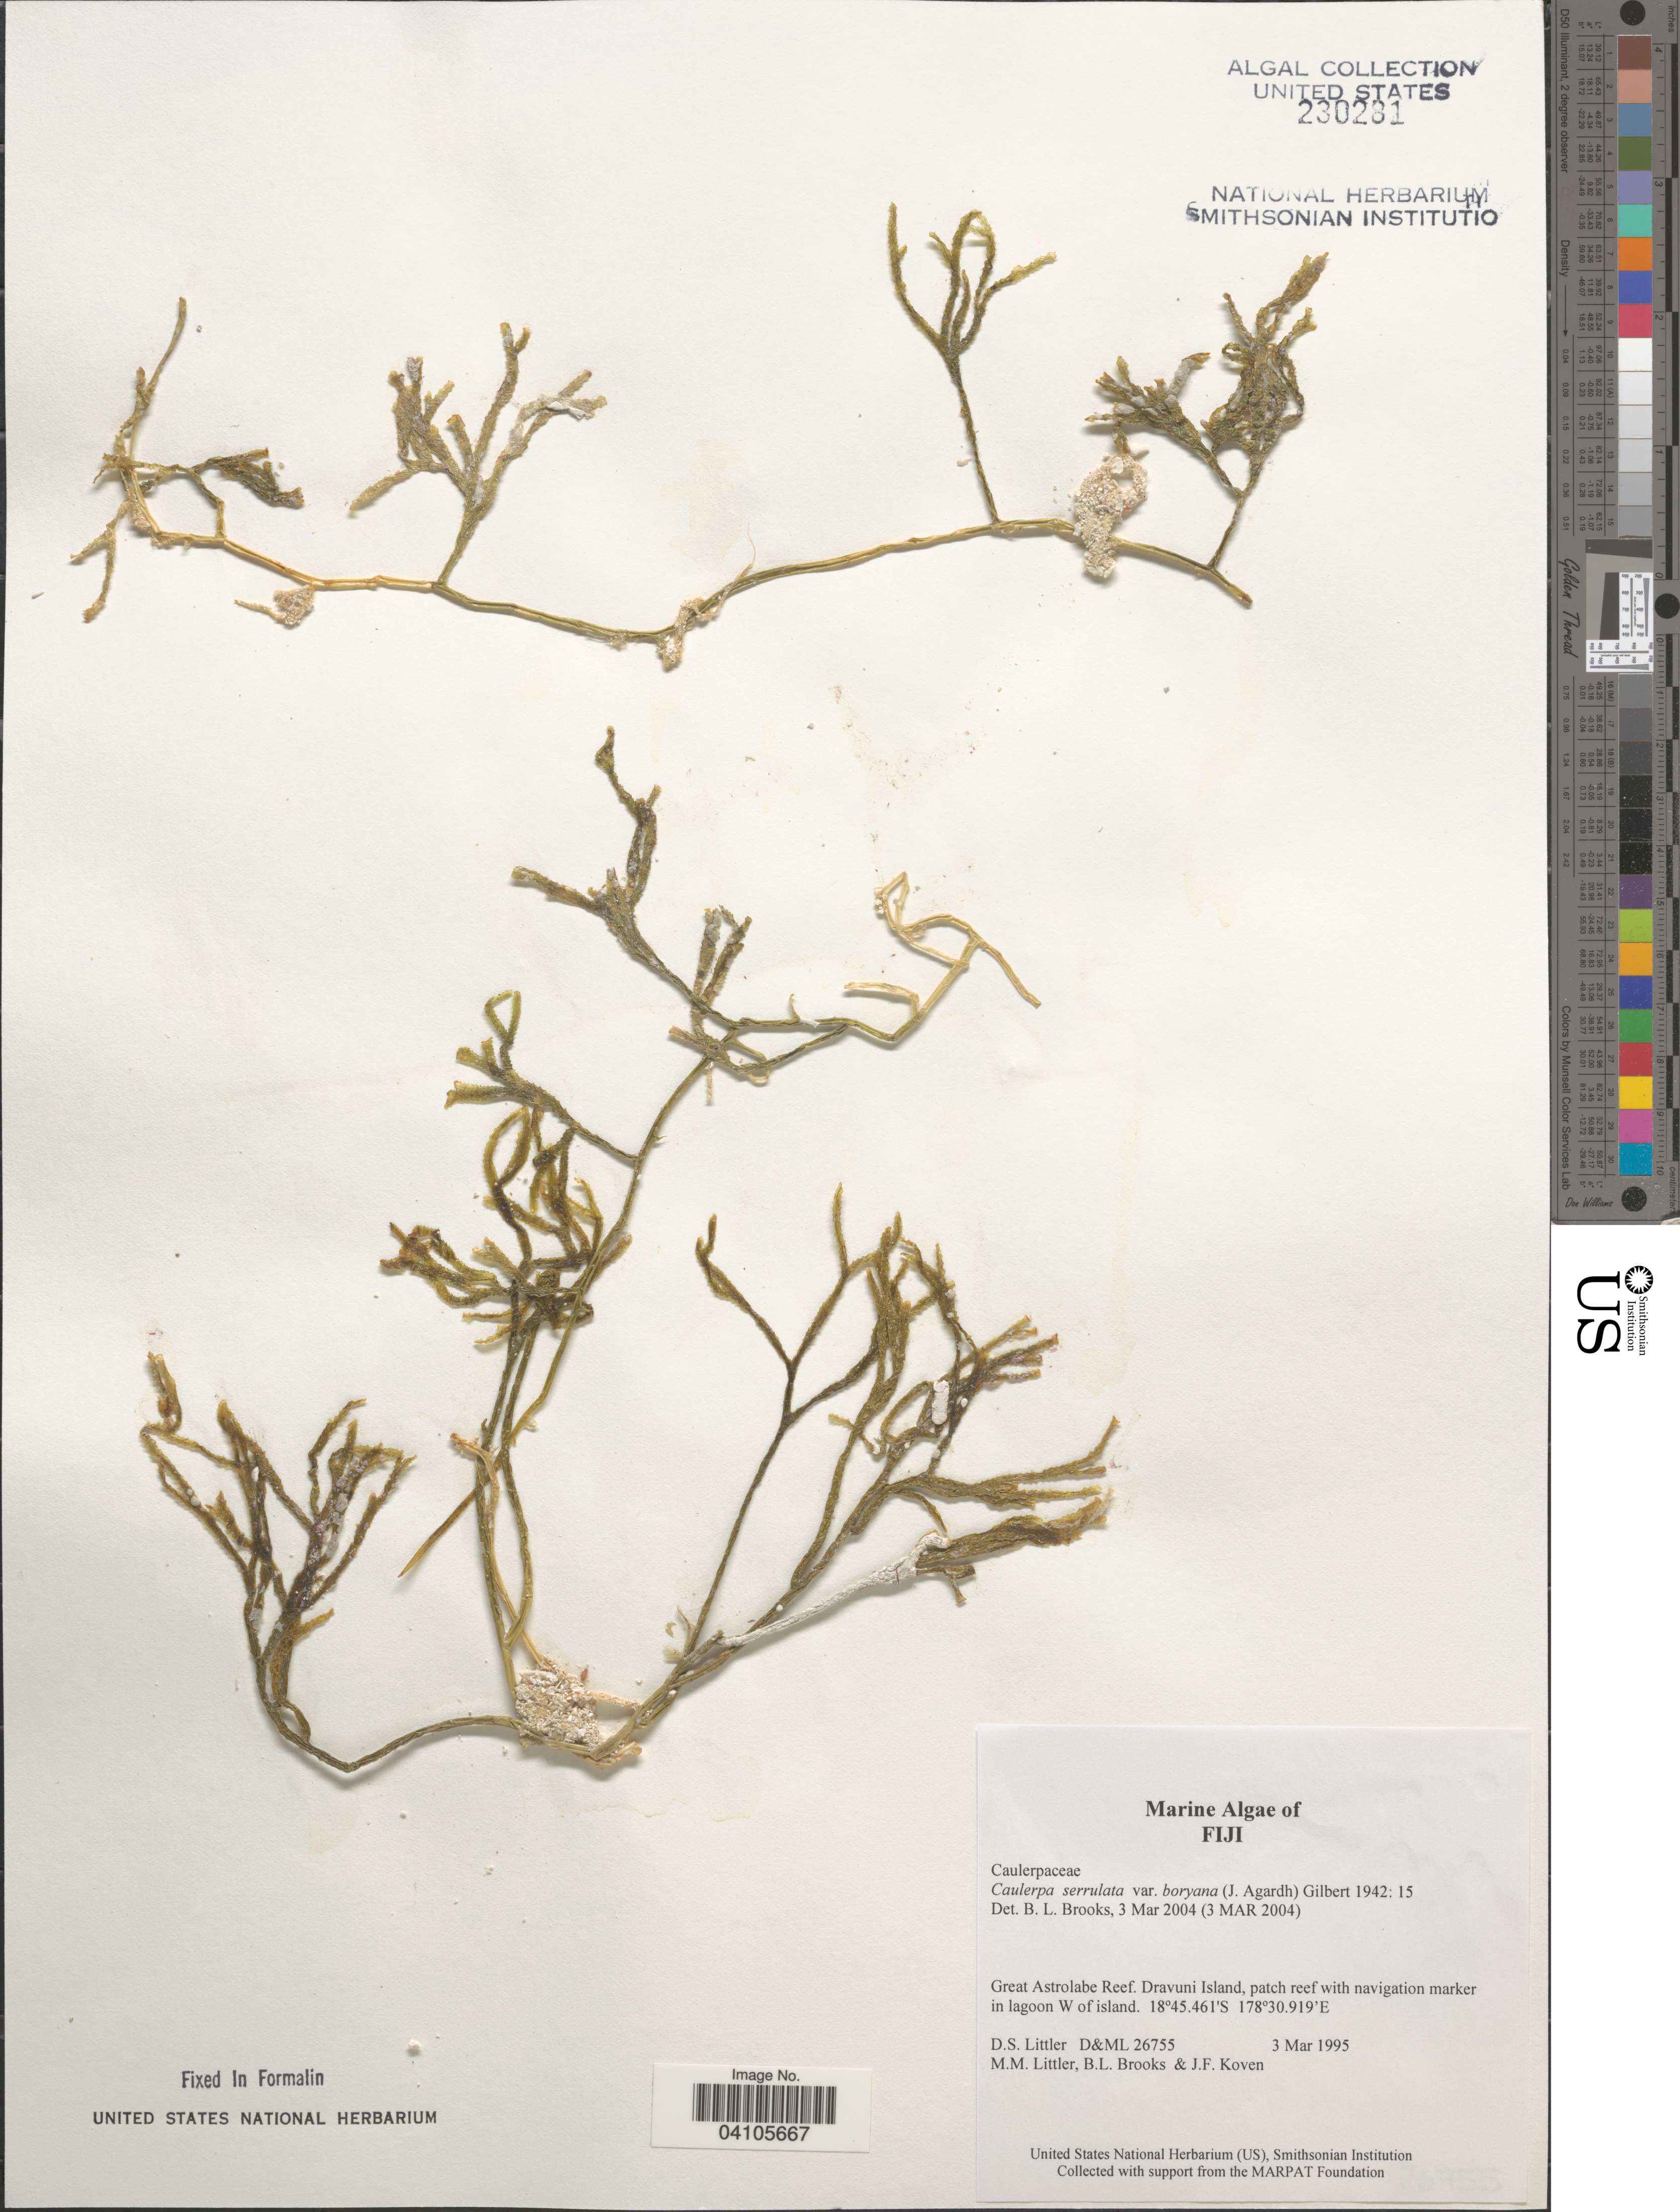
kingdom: Plantae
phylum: Chlorophyta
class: Ulvophyceae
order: Bryopsidales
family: Caulerpaceae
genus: Caulerpa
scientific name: Caulerpa serrulata var. boryana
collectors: D. S. Littler, B. Brooks & J. Koven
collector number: D&ML 26755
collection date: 1995-03-03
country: Fiji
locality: Great Astrolabe Reef. Dravuni Island, patch reef with navigation marker in lagoon W of island.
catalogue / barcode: US 230281